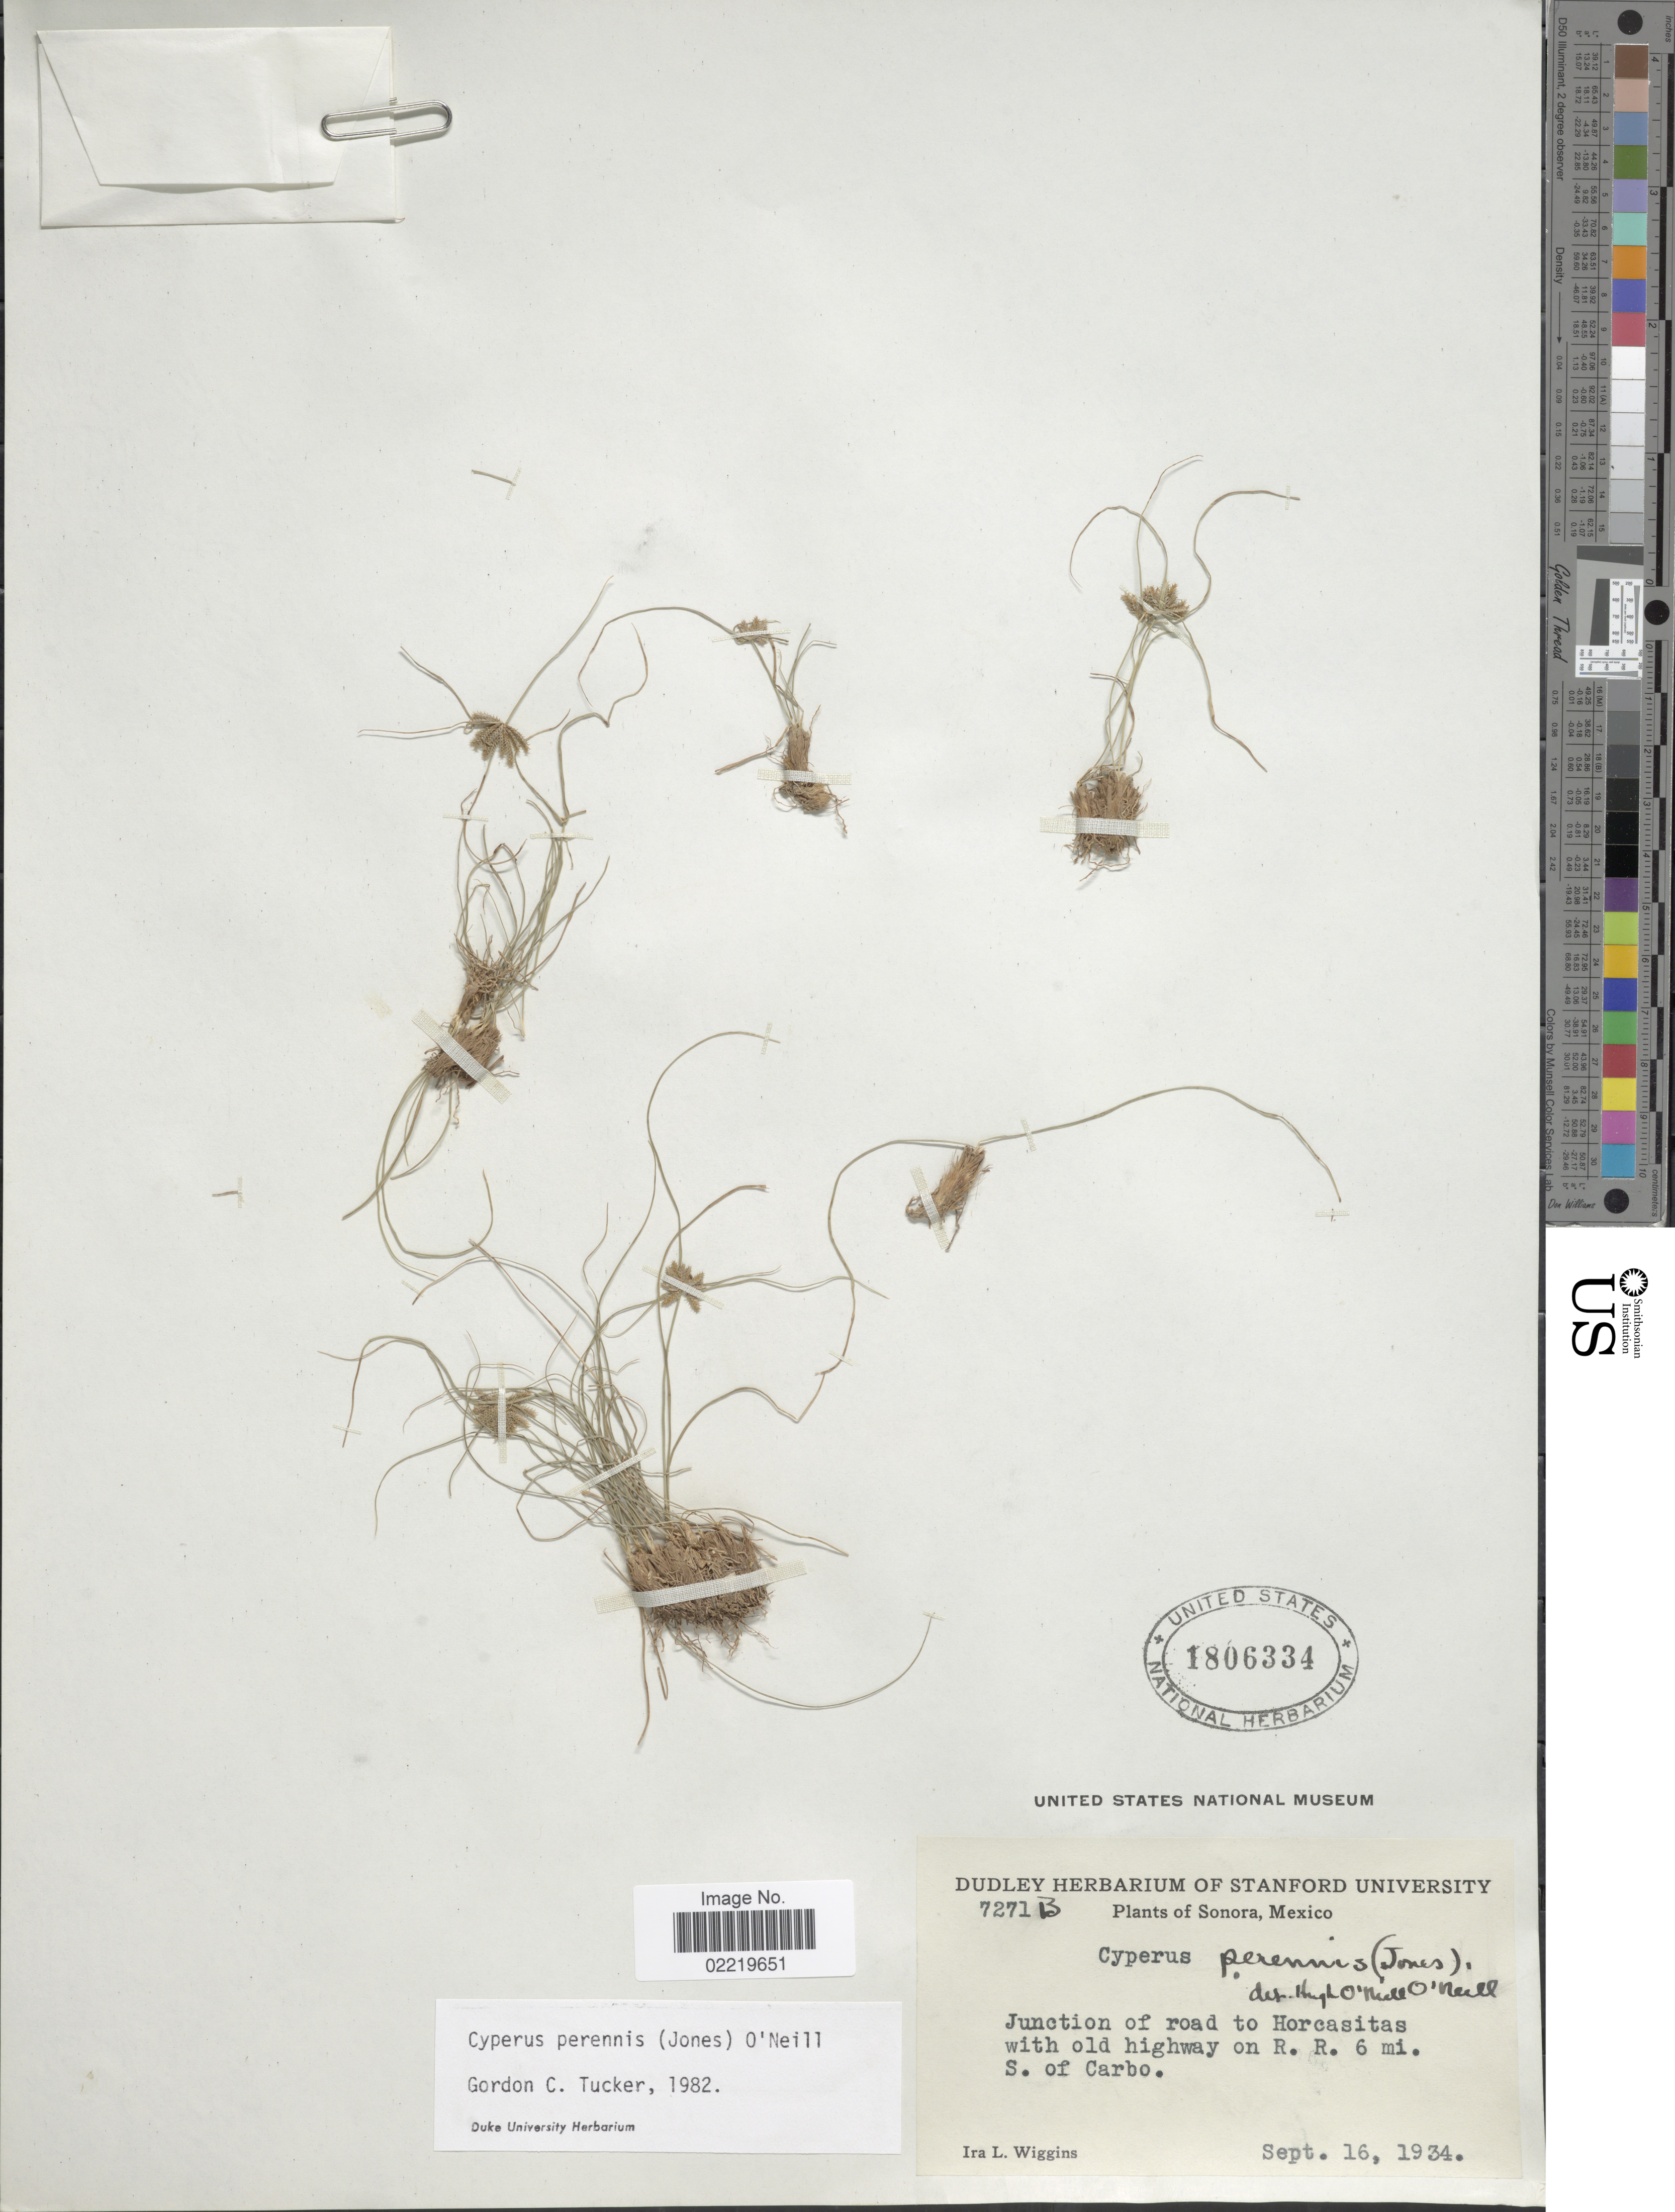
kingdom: Plantae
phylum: Tracheophyta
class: Liliopsida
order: Poales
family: Cyperaceae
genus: Cyperus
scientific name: Cyperus perennis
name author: (M.E. Jones) O'Neill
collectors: I. L. Wiggins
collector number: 7271B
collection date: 1934-09-16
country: Mexico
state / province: Sonora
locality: Junction of road to Horcasitas with old highway on R. R. 6 mi. S of Carbo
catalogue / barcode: US 1806334